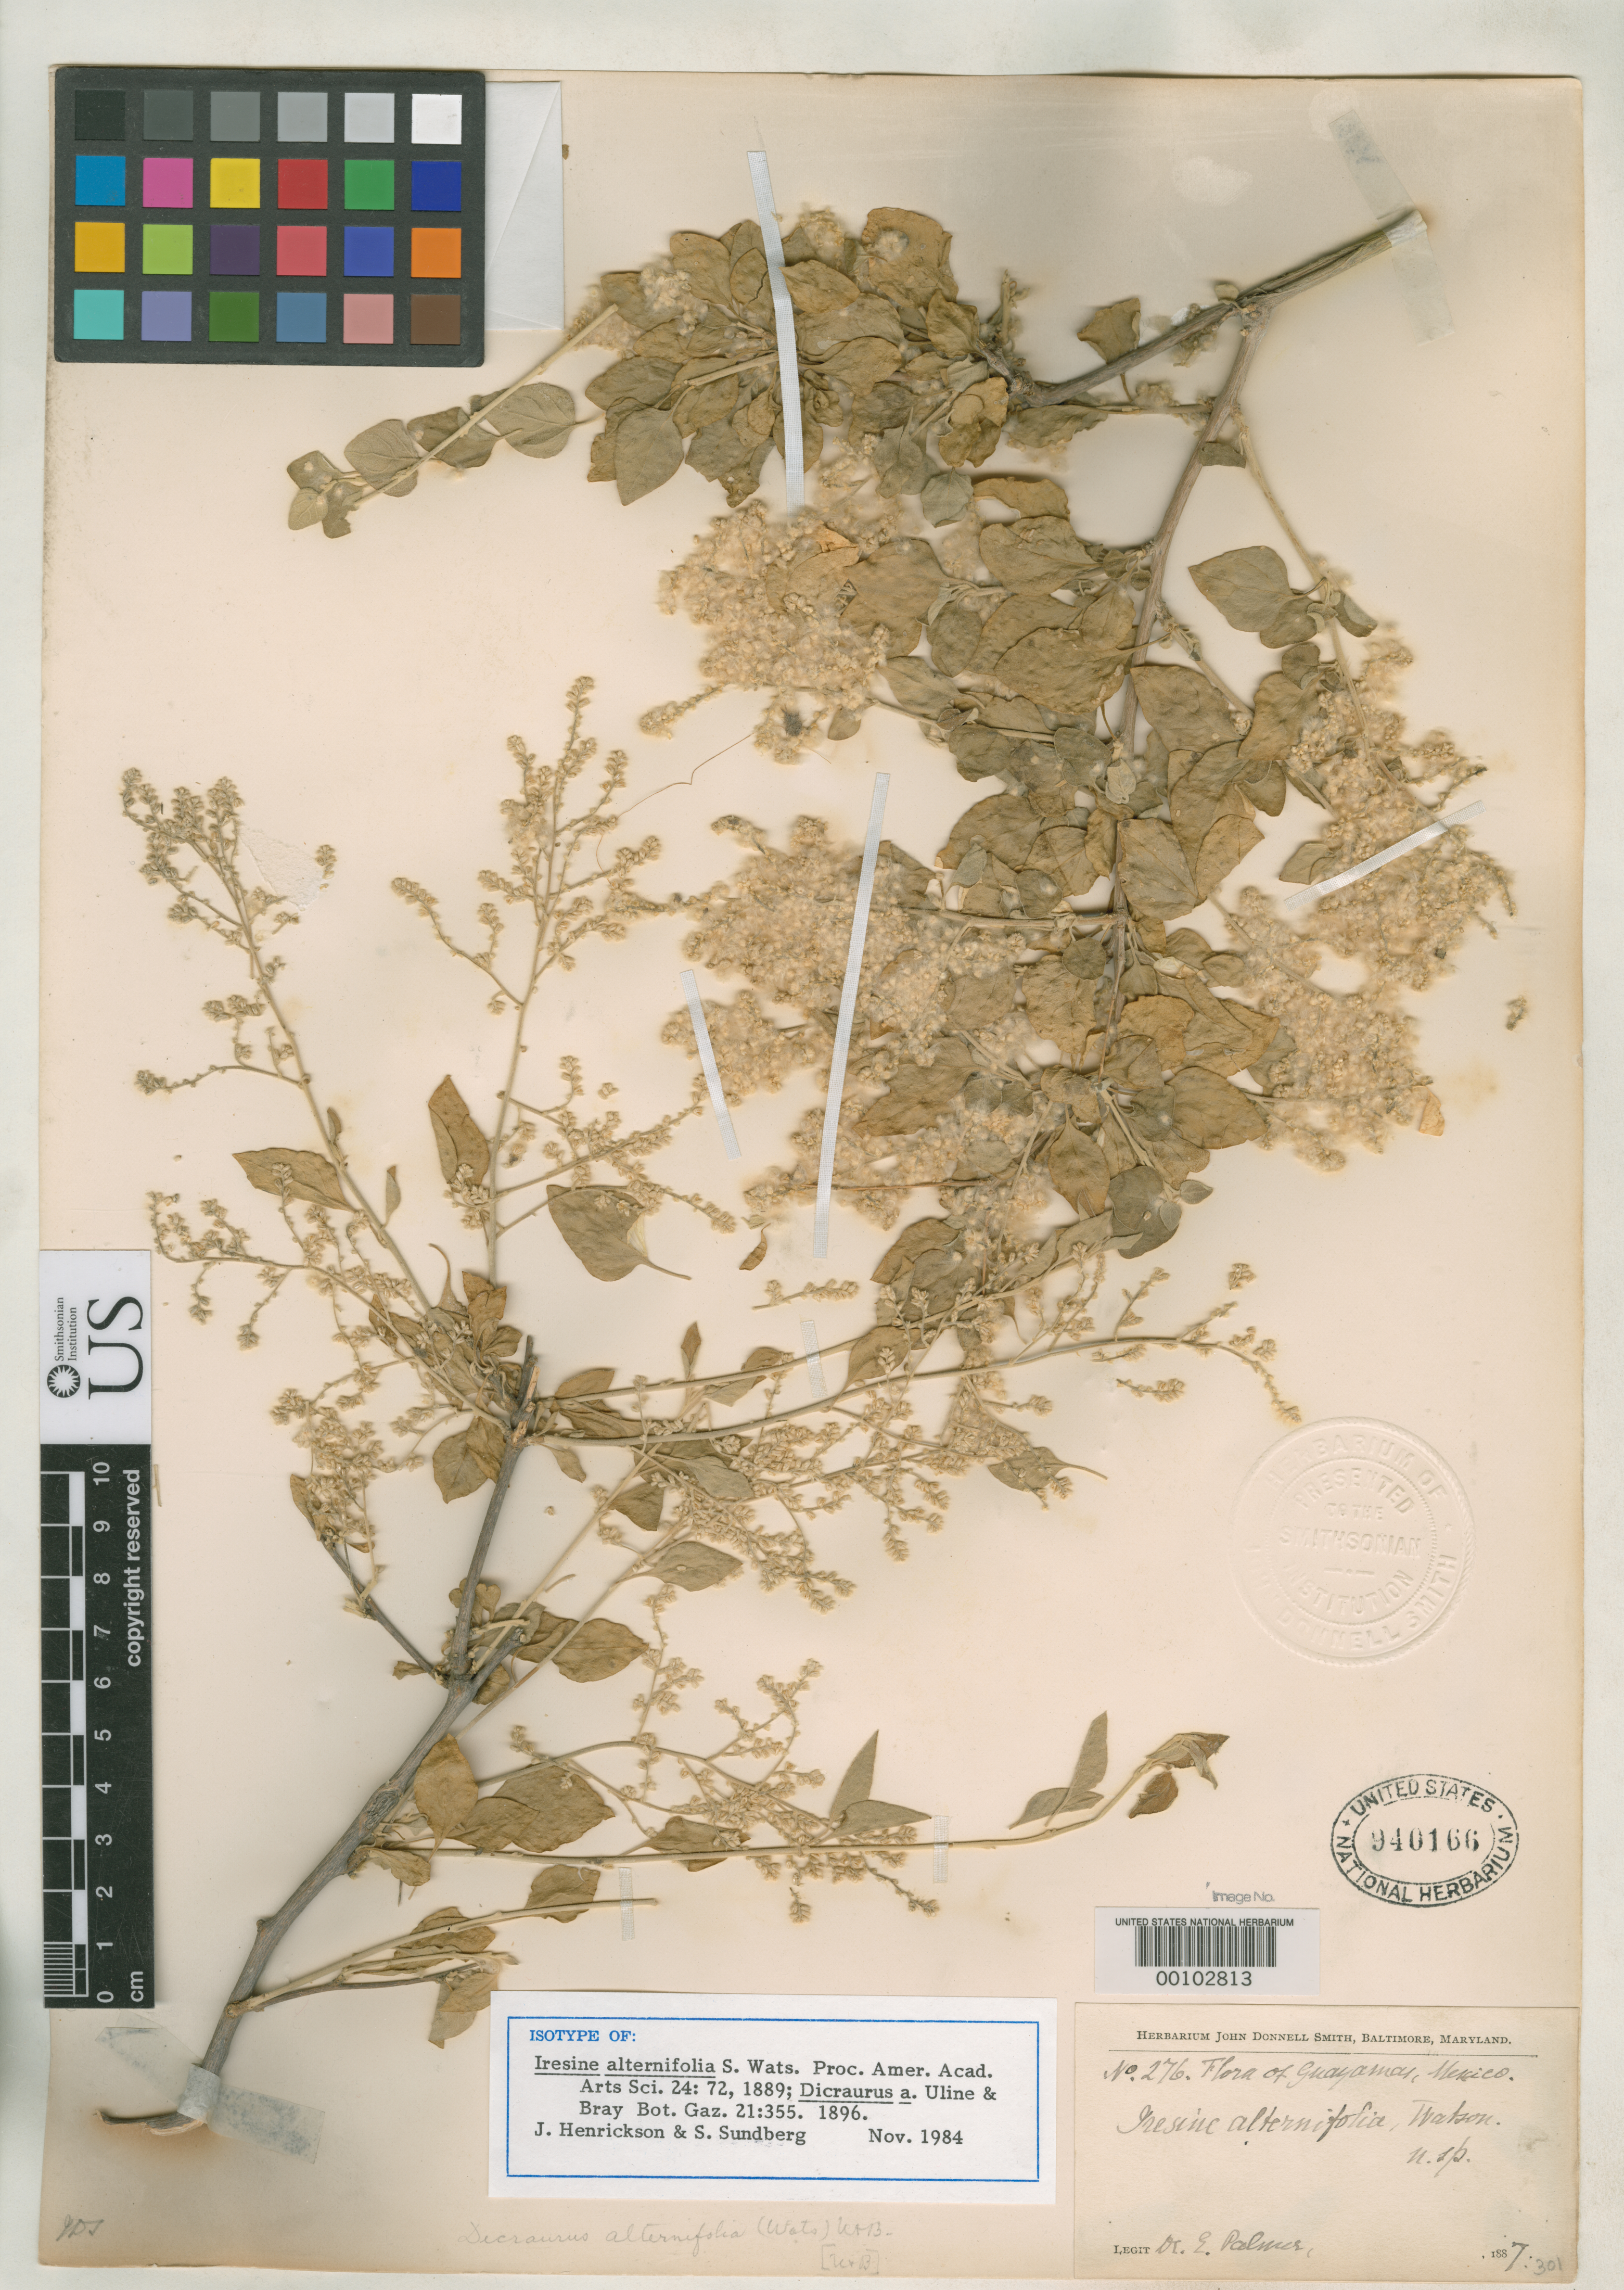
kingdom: Plantae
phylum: Tracheophyta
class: Magnoliopsida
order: Caryophyllales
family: Amaranthaceae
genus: Iresine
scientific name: Iresine alternifolia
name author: S. Watson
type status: Type Collection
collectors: E. Palmer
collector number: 276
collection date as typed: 1887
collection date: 1887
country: Mexico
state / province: Sonora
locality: Guaymas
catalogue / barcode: US 940166